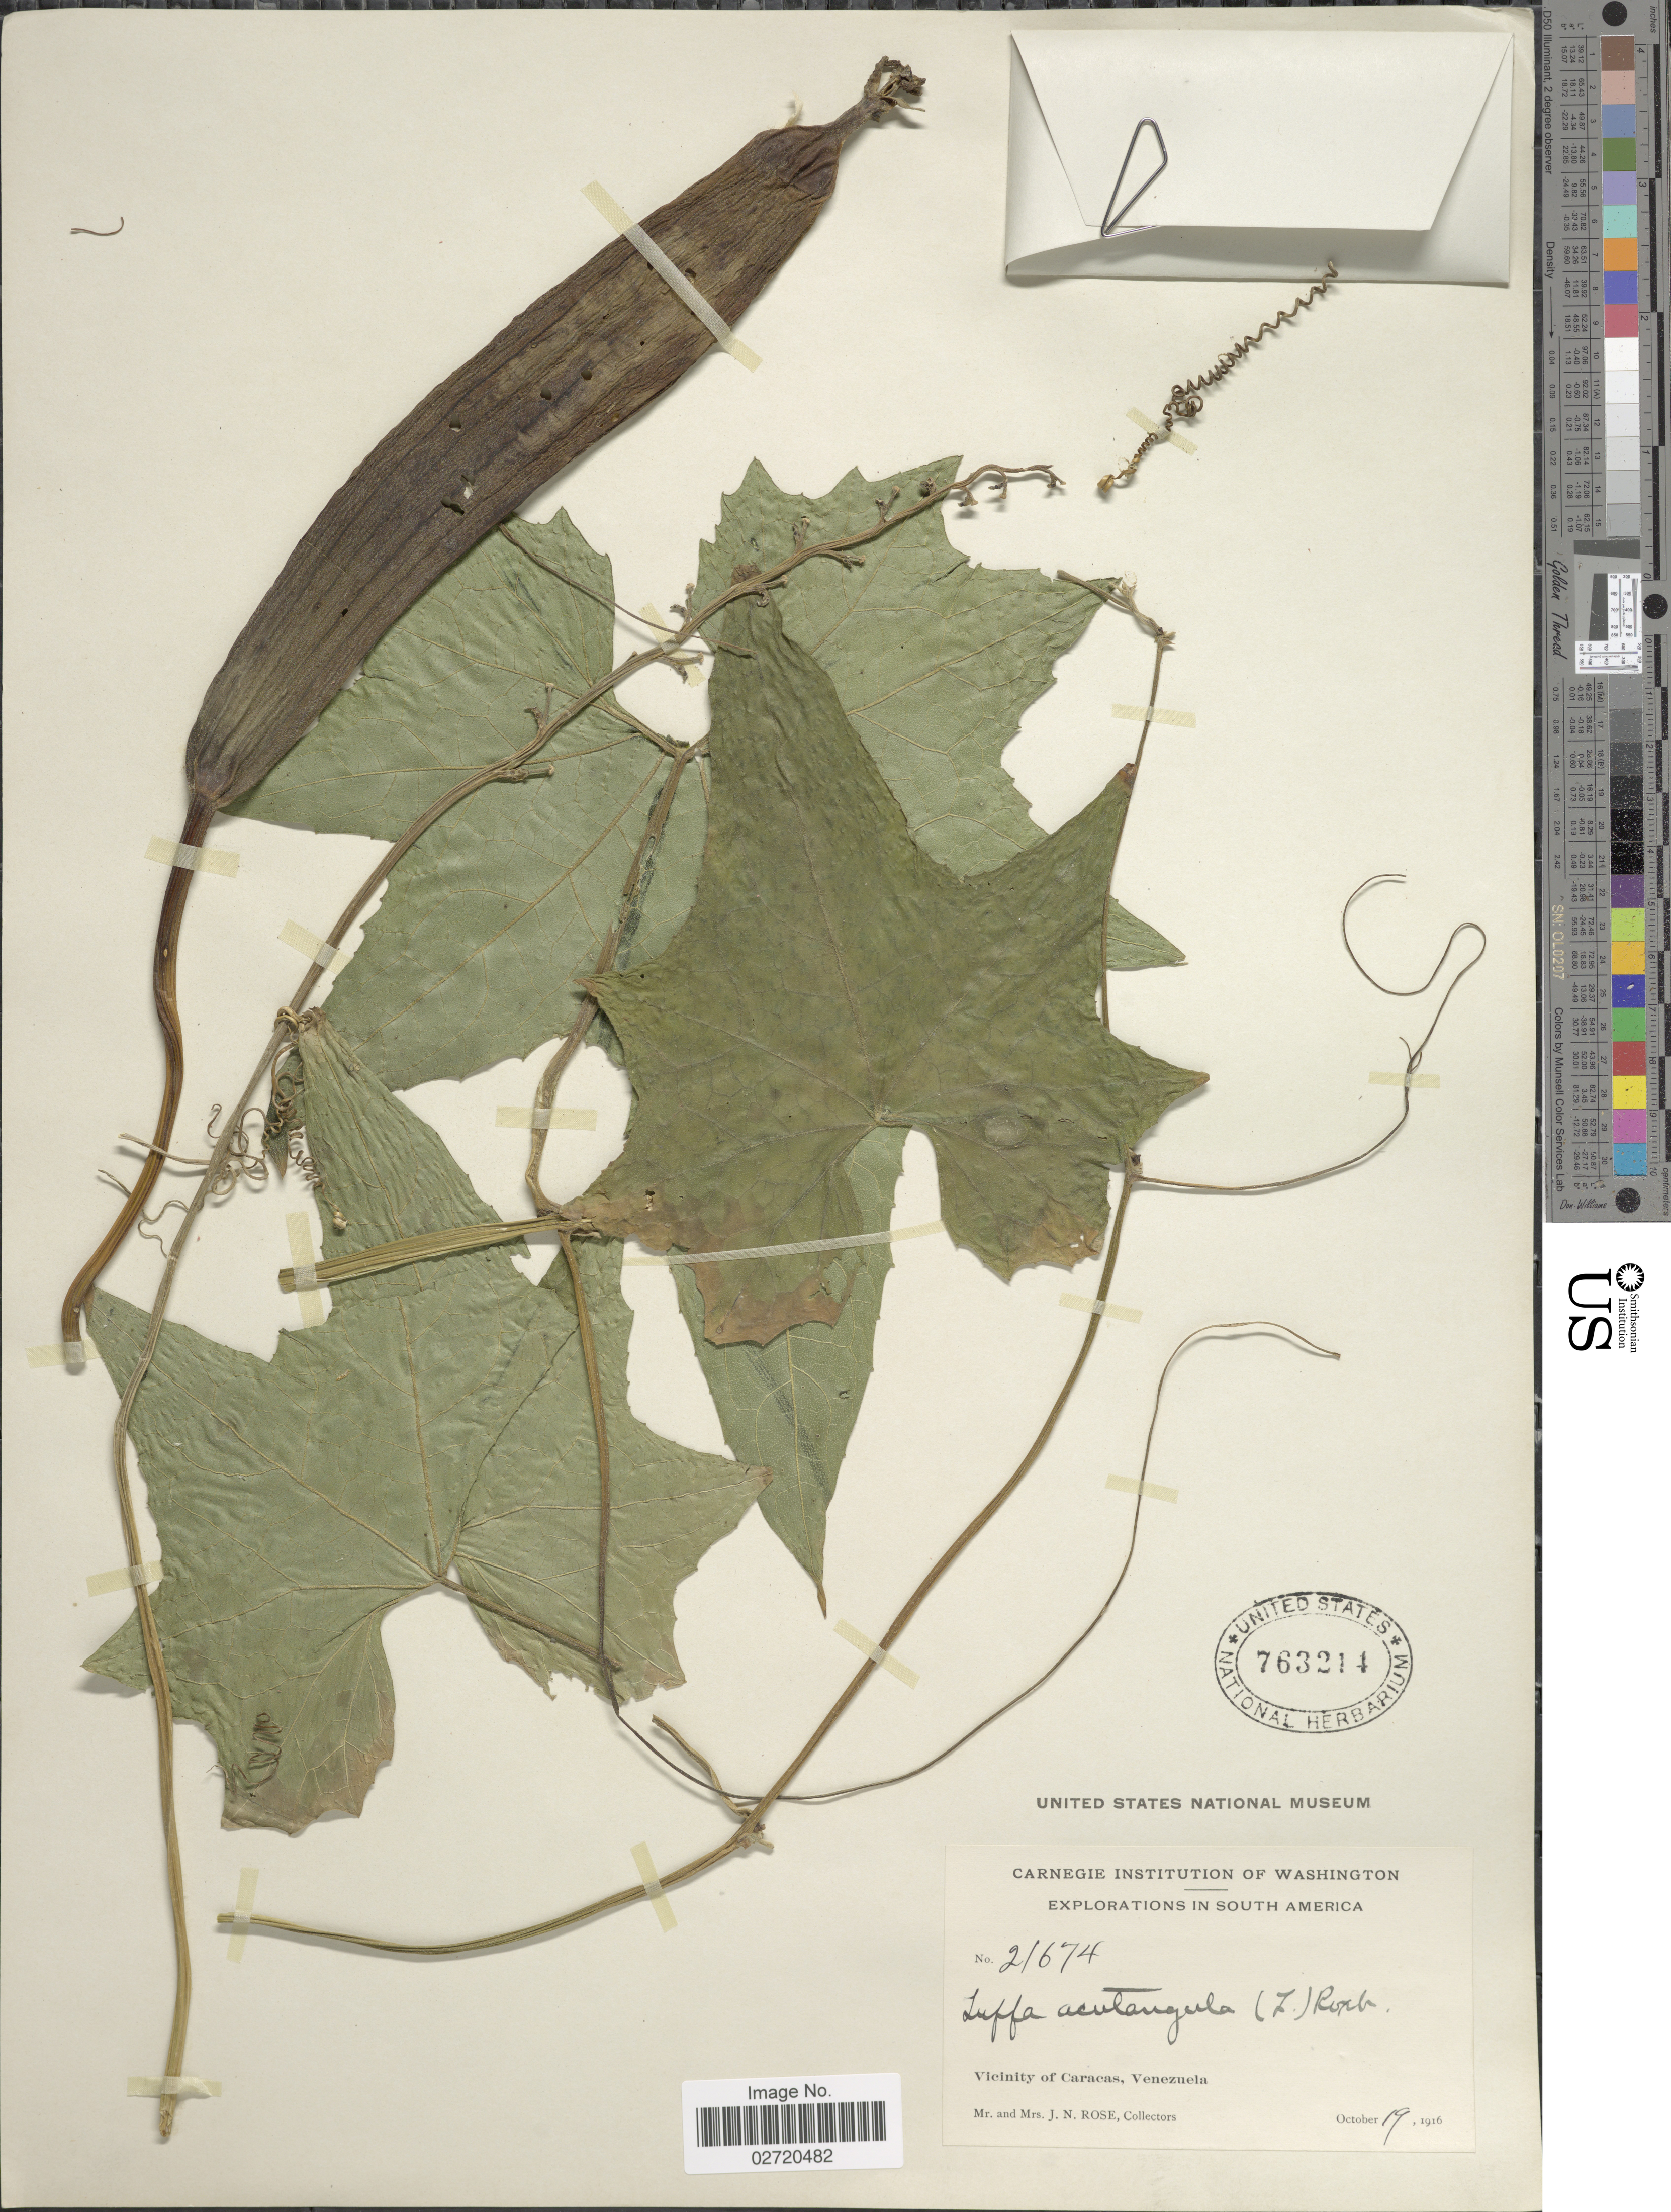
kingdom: Plantae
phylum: Tracheophyta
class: Magnoliopsida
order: Cucurbitales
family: Cucurbitaceae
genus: Luffa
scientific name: Luffa acutangula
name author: (L.) Roxb.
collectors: J. N. Rose & L. B. Rose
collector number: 21674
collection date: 1916-10-19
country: Venezuela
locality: Vicinity of Caracas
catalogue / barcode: US 763214